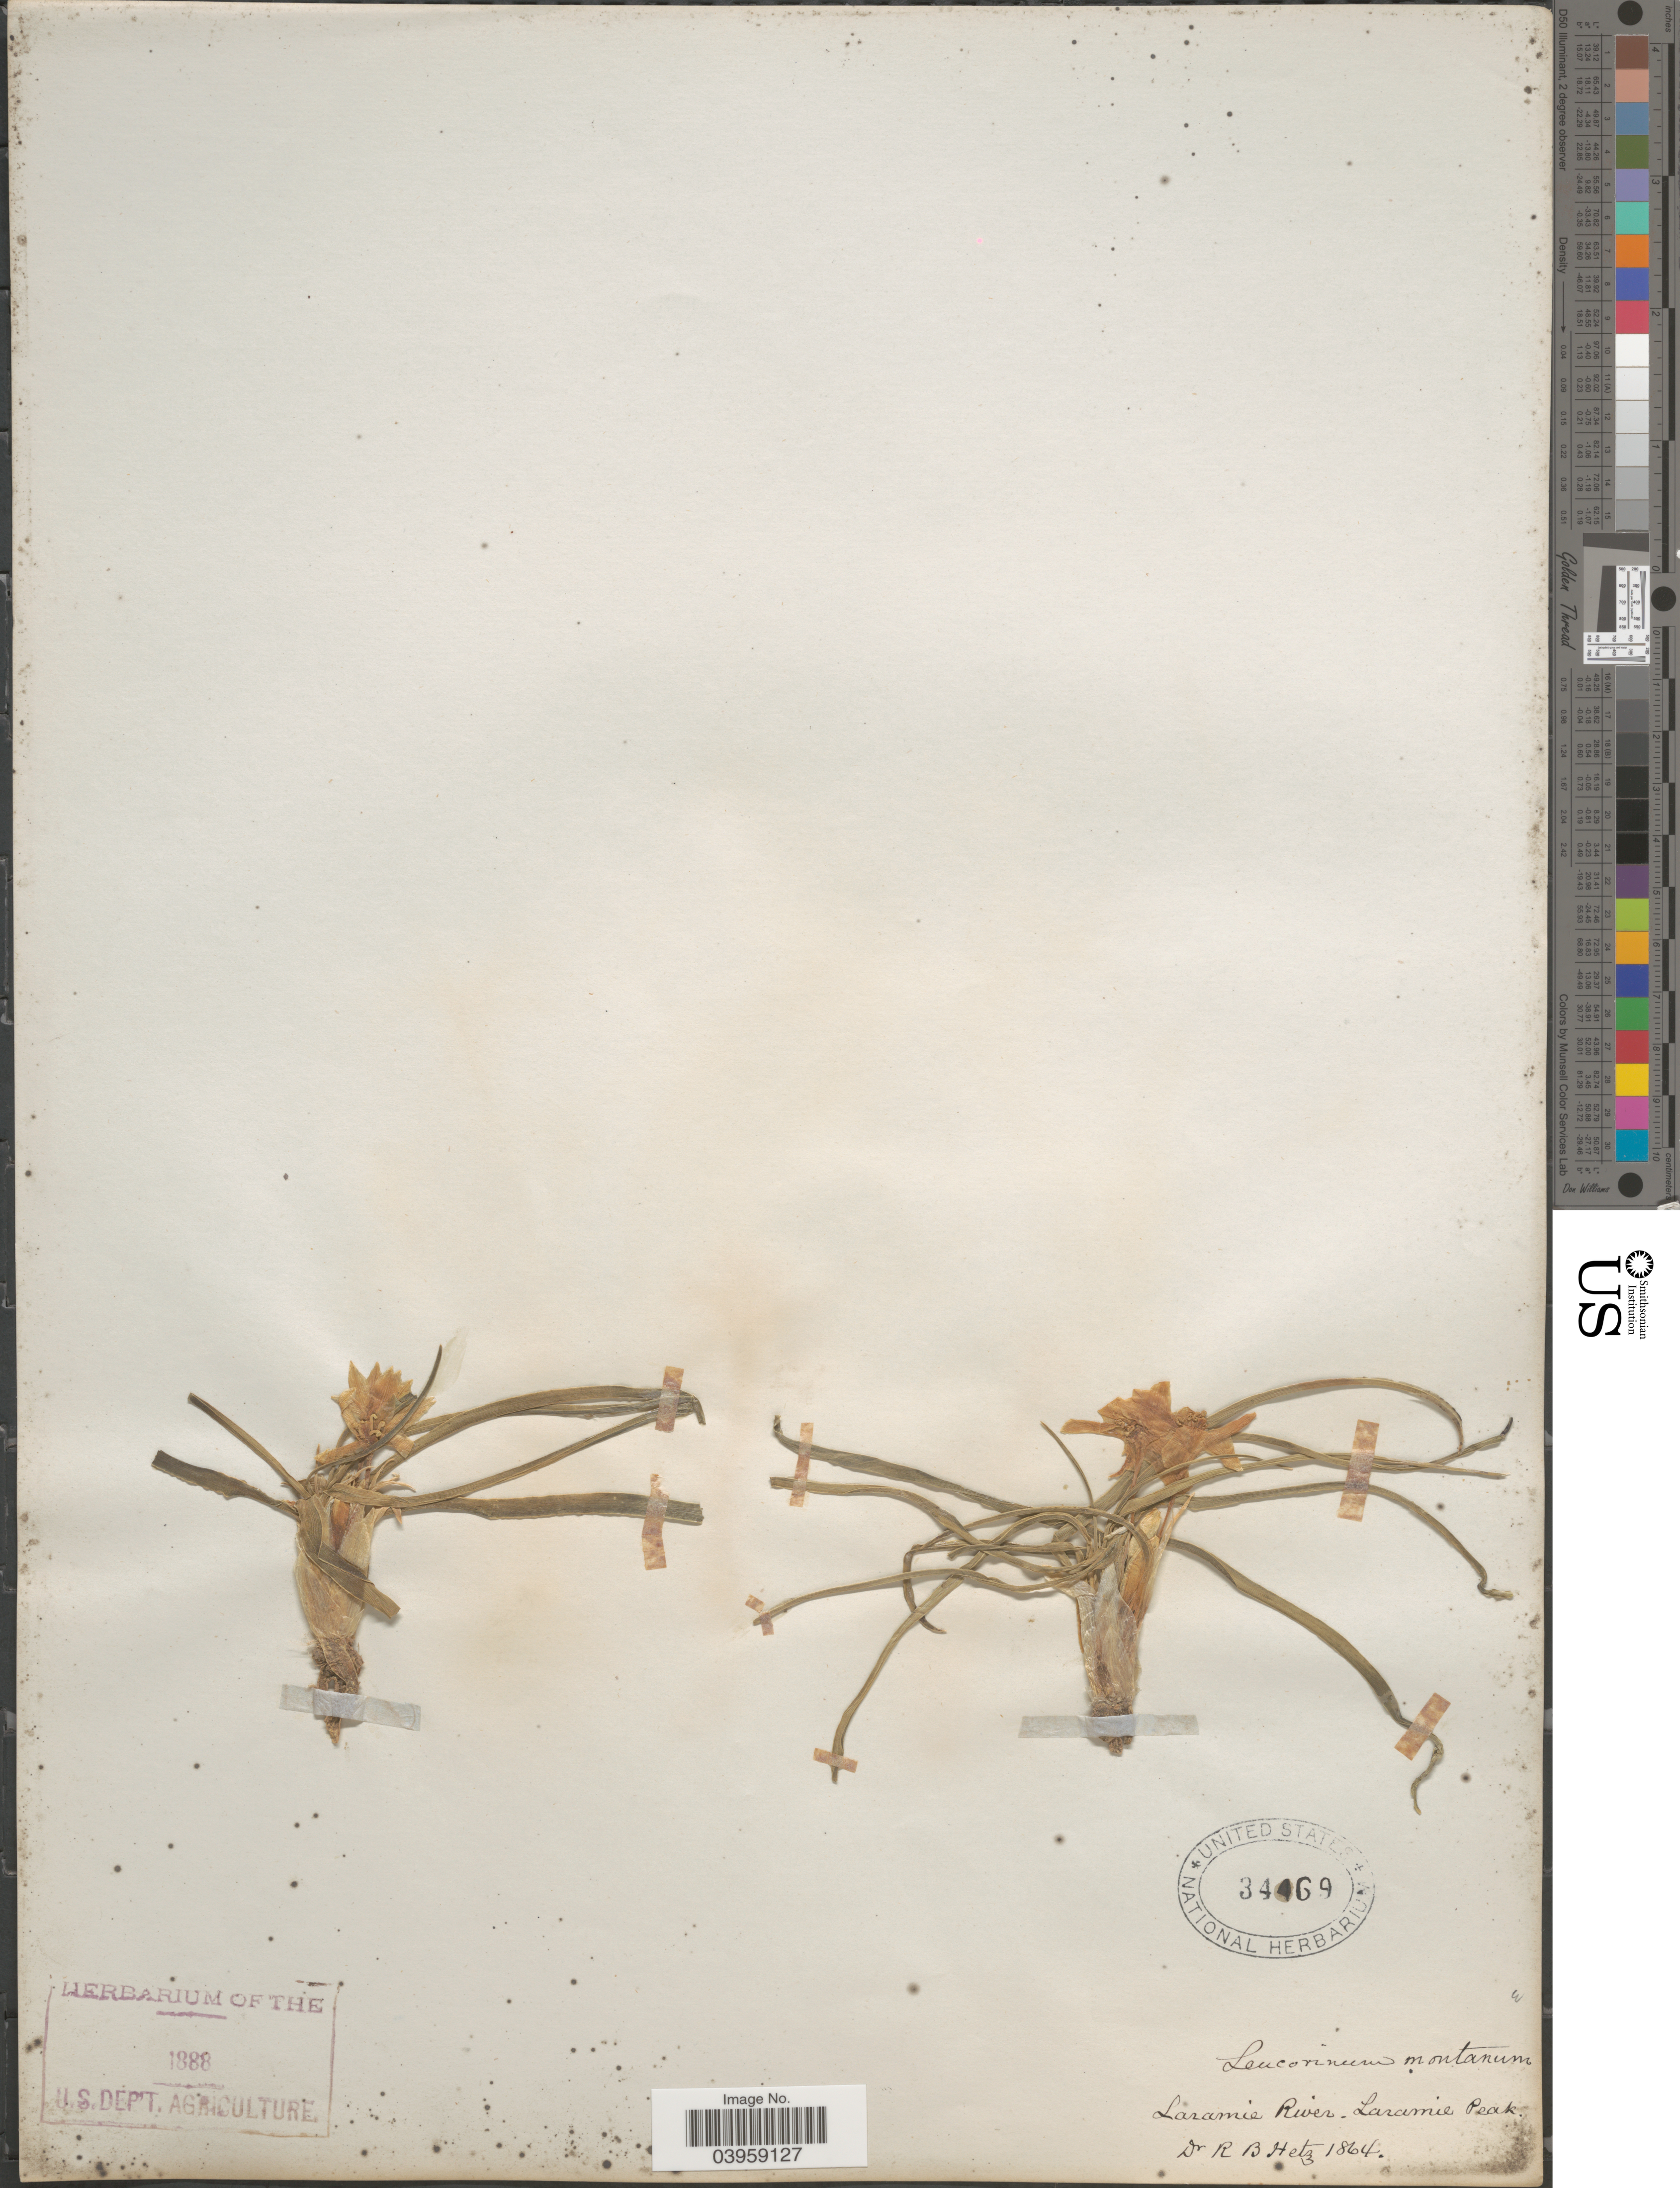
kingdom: Plantae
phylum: Tracheophyta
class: Liliopsida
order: Asparagales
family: Asparagaceae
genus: Leucocrinum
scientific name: Leucocrinum montanum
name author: Nutt.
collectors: R. Hetz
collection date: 1864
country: United States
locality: Laramie River - Laramie Peak.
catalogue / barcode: US 34469